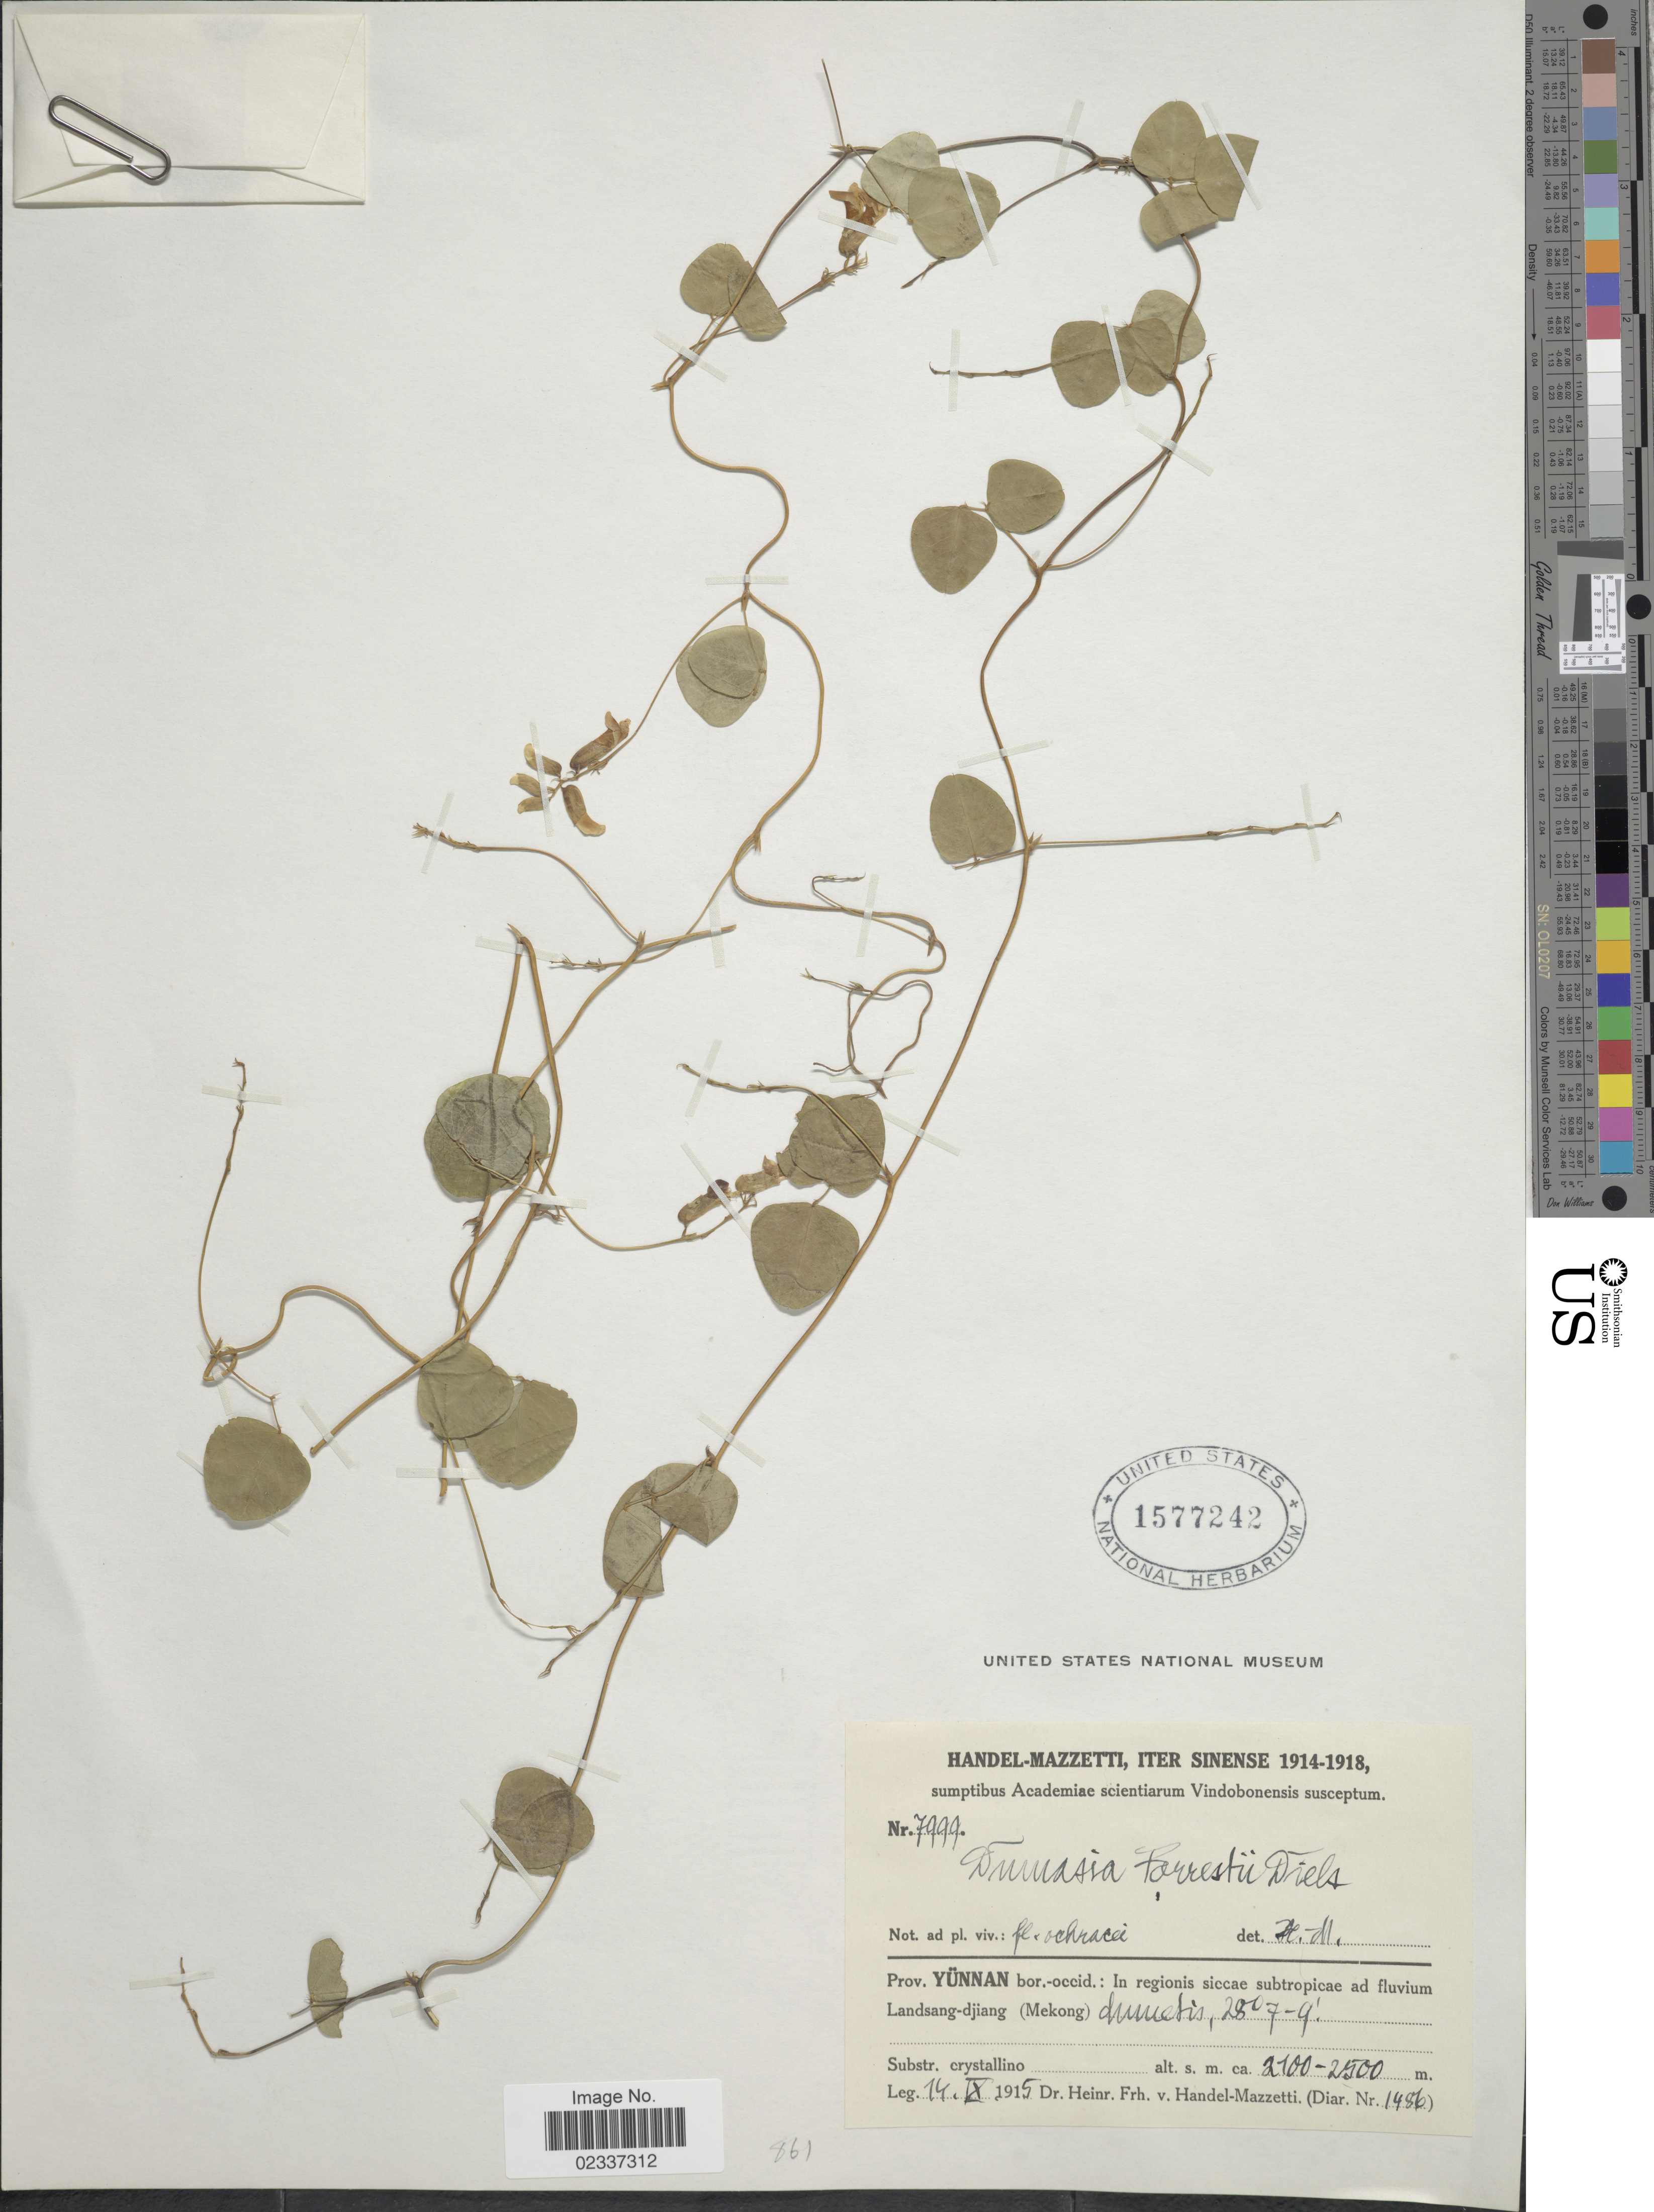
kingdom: Plantae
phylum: Tracheophyta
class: Magnoliopsida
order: Fabales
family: Fabaceae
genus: Dumasia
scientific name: Dumasia forrestii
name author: Diels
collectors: H. Handel-Mazzetti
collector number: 7999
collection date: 1915-10-14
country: China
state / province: Yunnan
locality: bor.-occid.: In regionis siccae subtropicae ad fluvium Landsang-djiang (Mekong)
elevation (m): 2100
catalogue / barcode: US 1577242